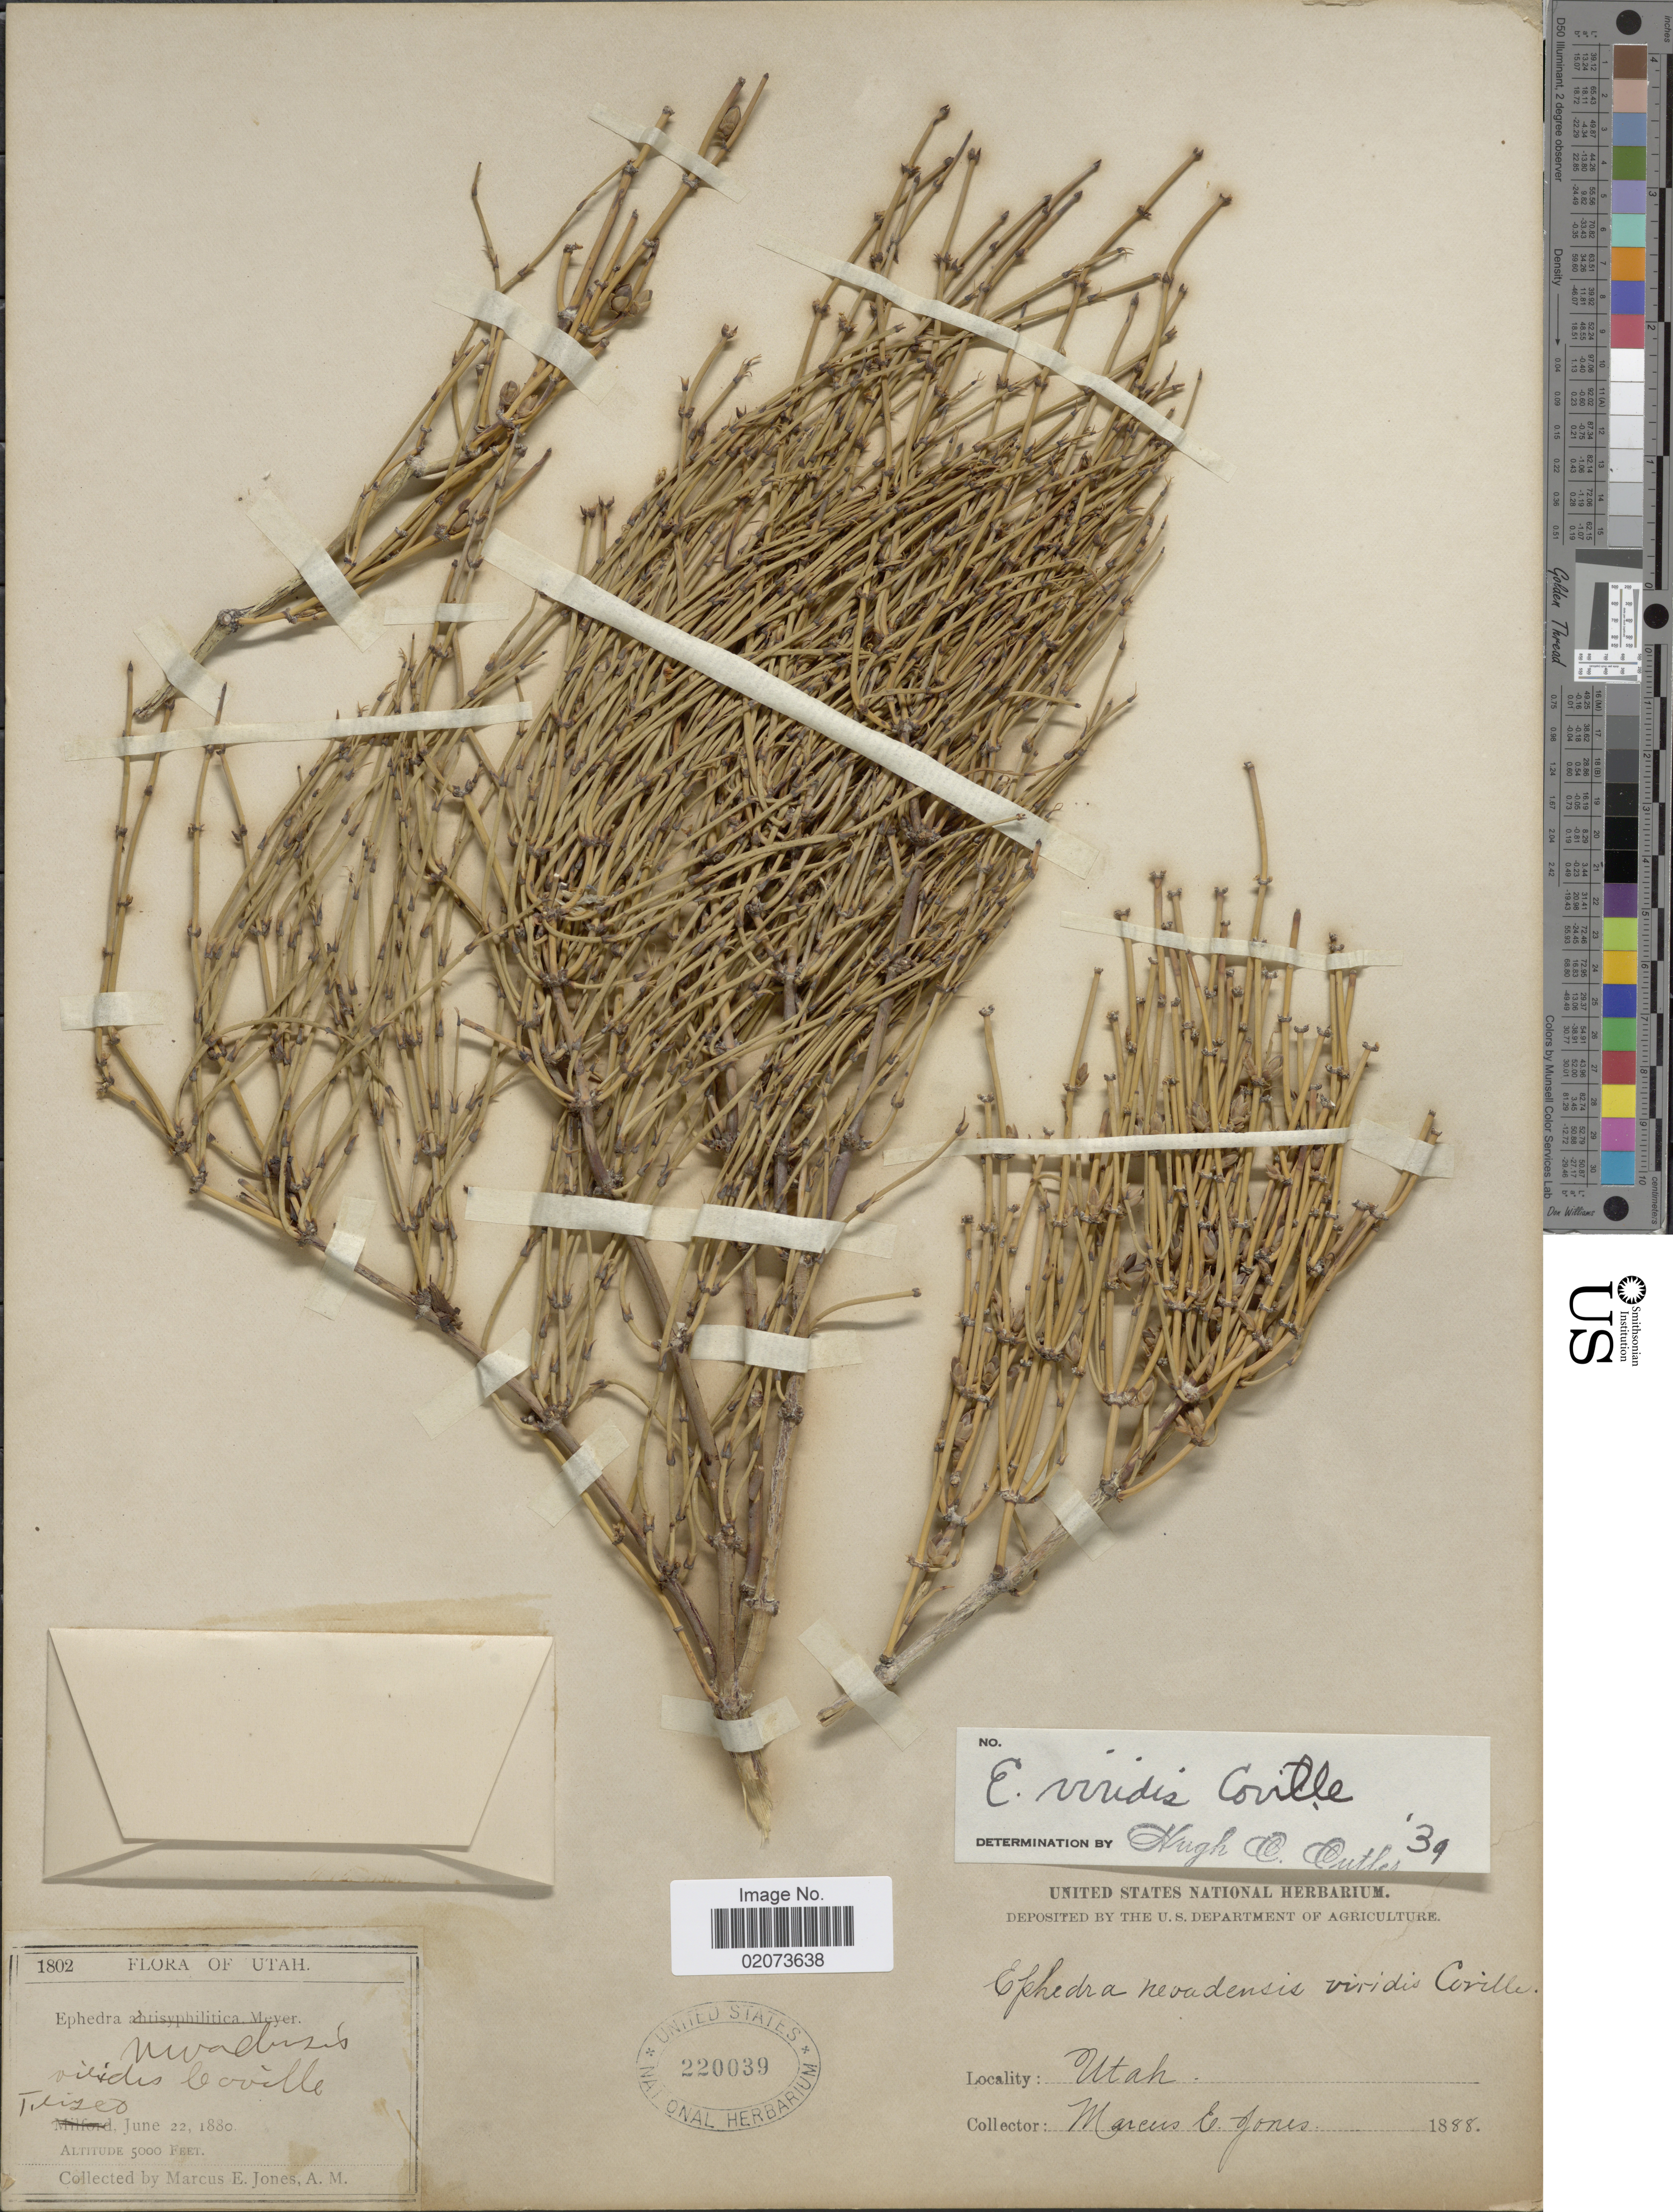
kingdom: Plantae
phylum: Tracheophyta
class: Gnetopsida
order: Ephedrales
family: Ephedraceae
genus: Ephedra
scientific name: Ephedra viridis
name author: Coville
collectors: M. E. Jones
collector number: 1802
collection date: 1880-06-22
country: United States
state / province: Utah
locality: Frisco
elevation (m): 1524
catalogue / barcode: US 220039